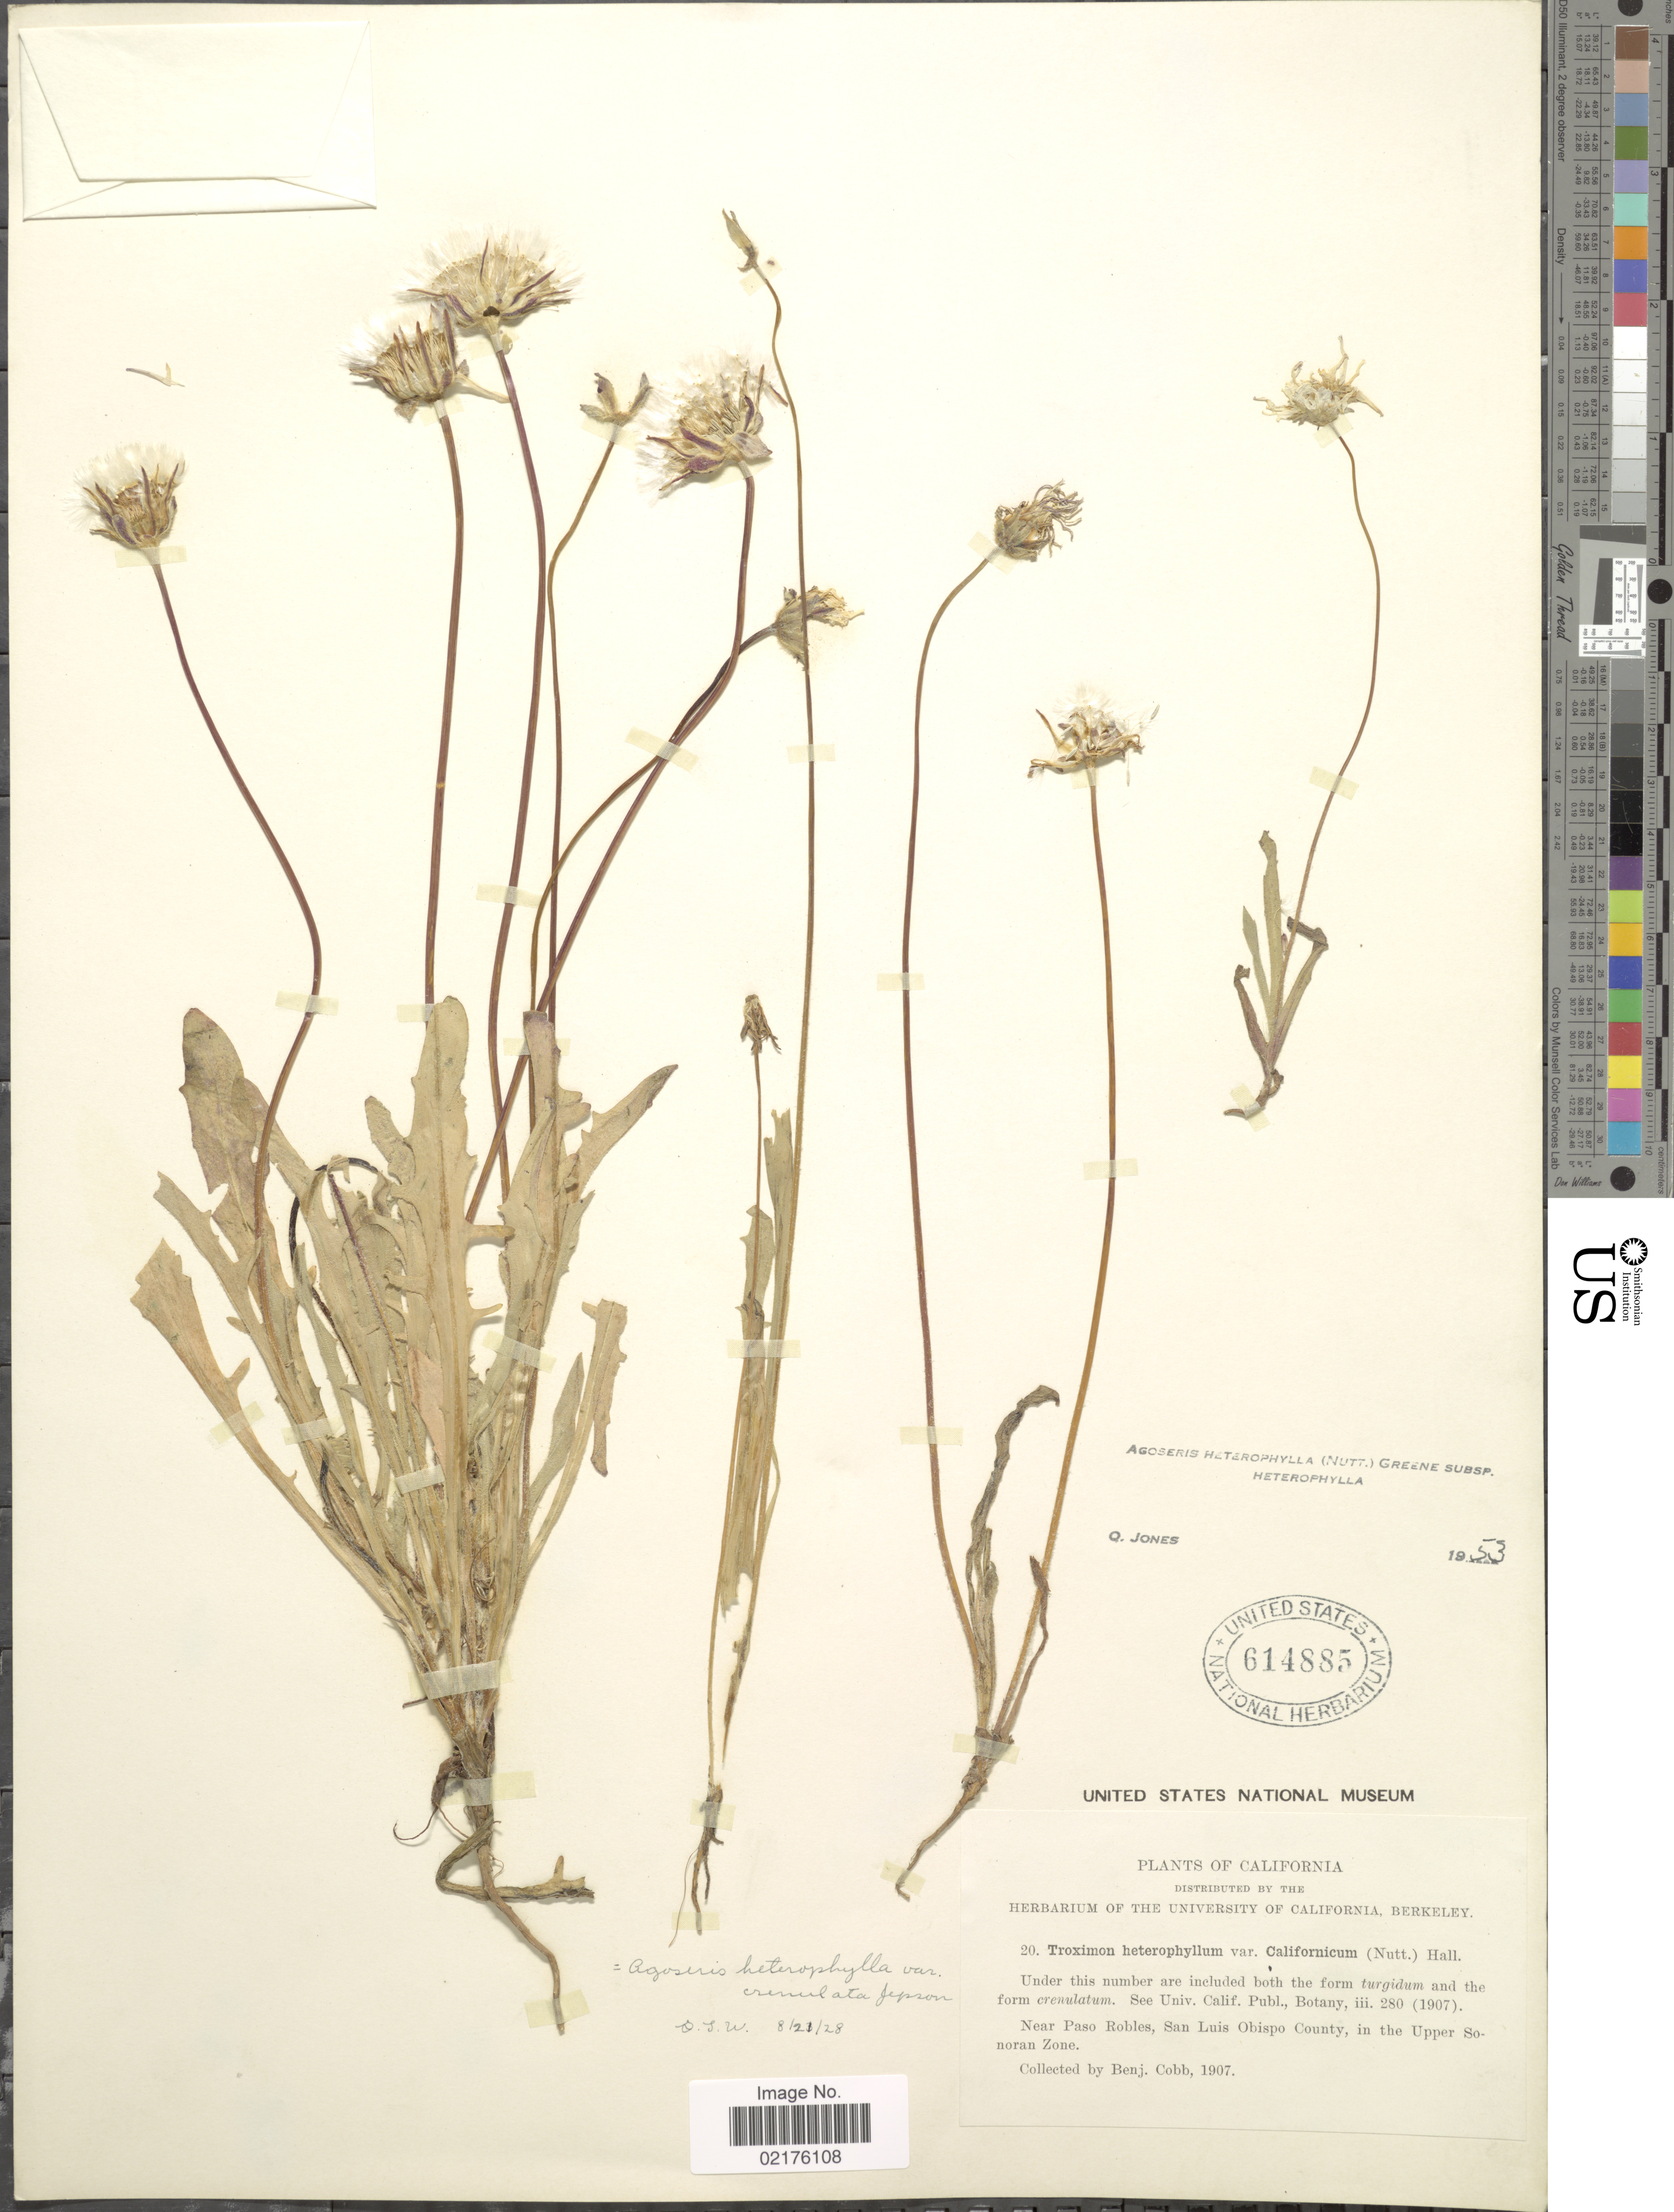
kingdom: Plantae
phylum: Tracheophyta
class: Magnoliopsida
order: Asterales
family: Asteraceae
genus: Agoseris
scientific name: Agoseris heterophylla subsp. heterophylla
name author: (Nutt.) Greene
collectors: B. Cobb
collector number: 20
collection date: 1907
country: United States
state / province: California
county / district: San Luis Obispo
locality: Near Paso Robles, San Luis Obispo County, in the upper Sonoran Zone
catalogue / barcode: US 614885